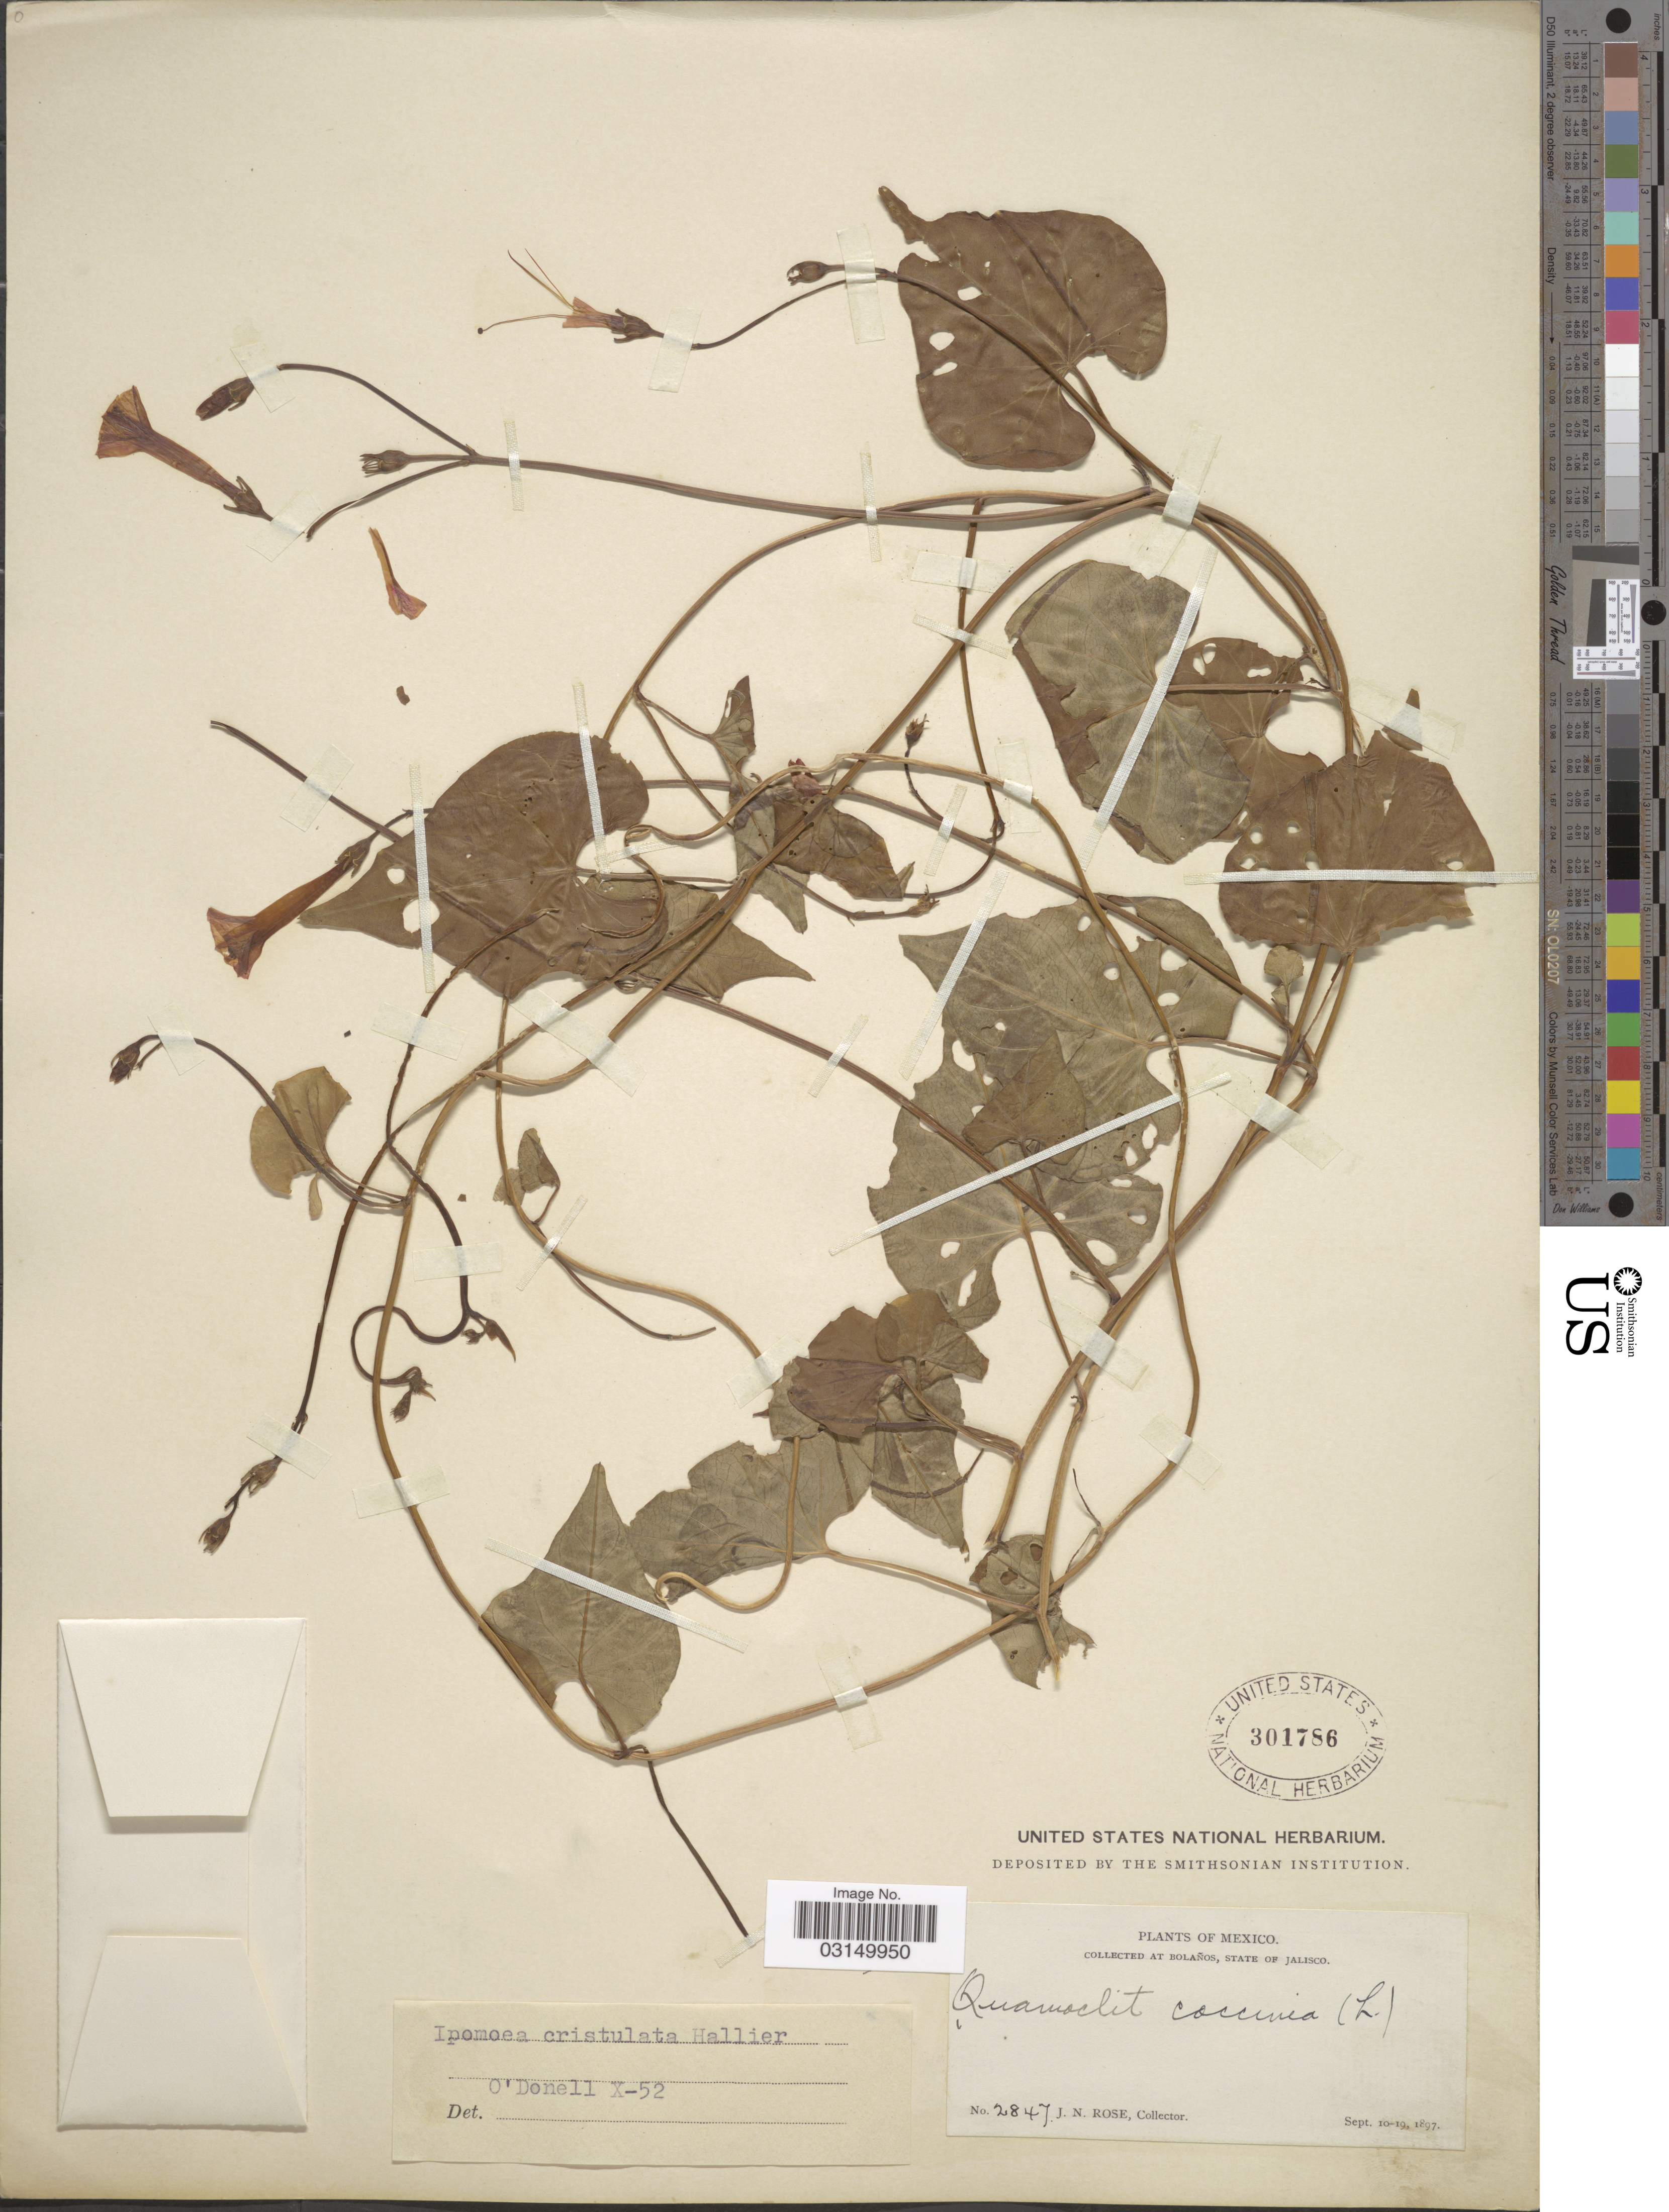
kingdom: Plantae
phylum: Tracheophyta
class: Magnoliopsida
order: Solanales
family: Convolvulaceae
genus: Ipomoea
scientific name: Ipomoea cristulata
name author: Hallier f.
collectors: J. N. Rose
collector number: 2847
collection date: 1897-09-10/1897-09-19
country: Mexico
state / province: Jalisco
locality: Bolaños.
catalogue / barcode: US 301786